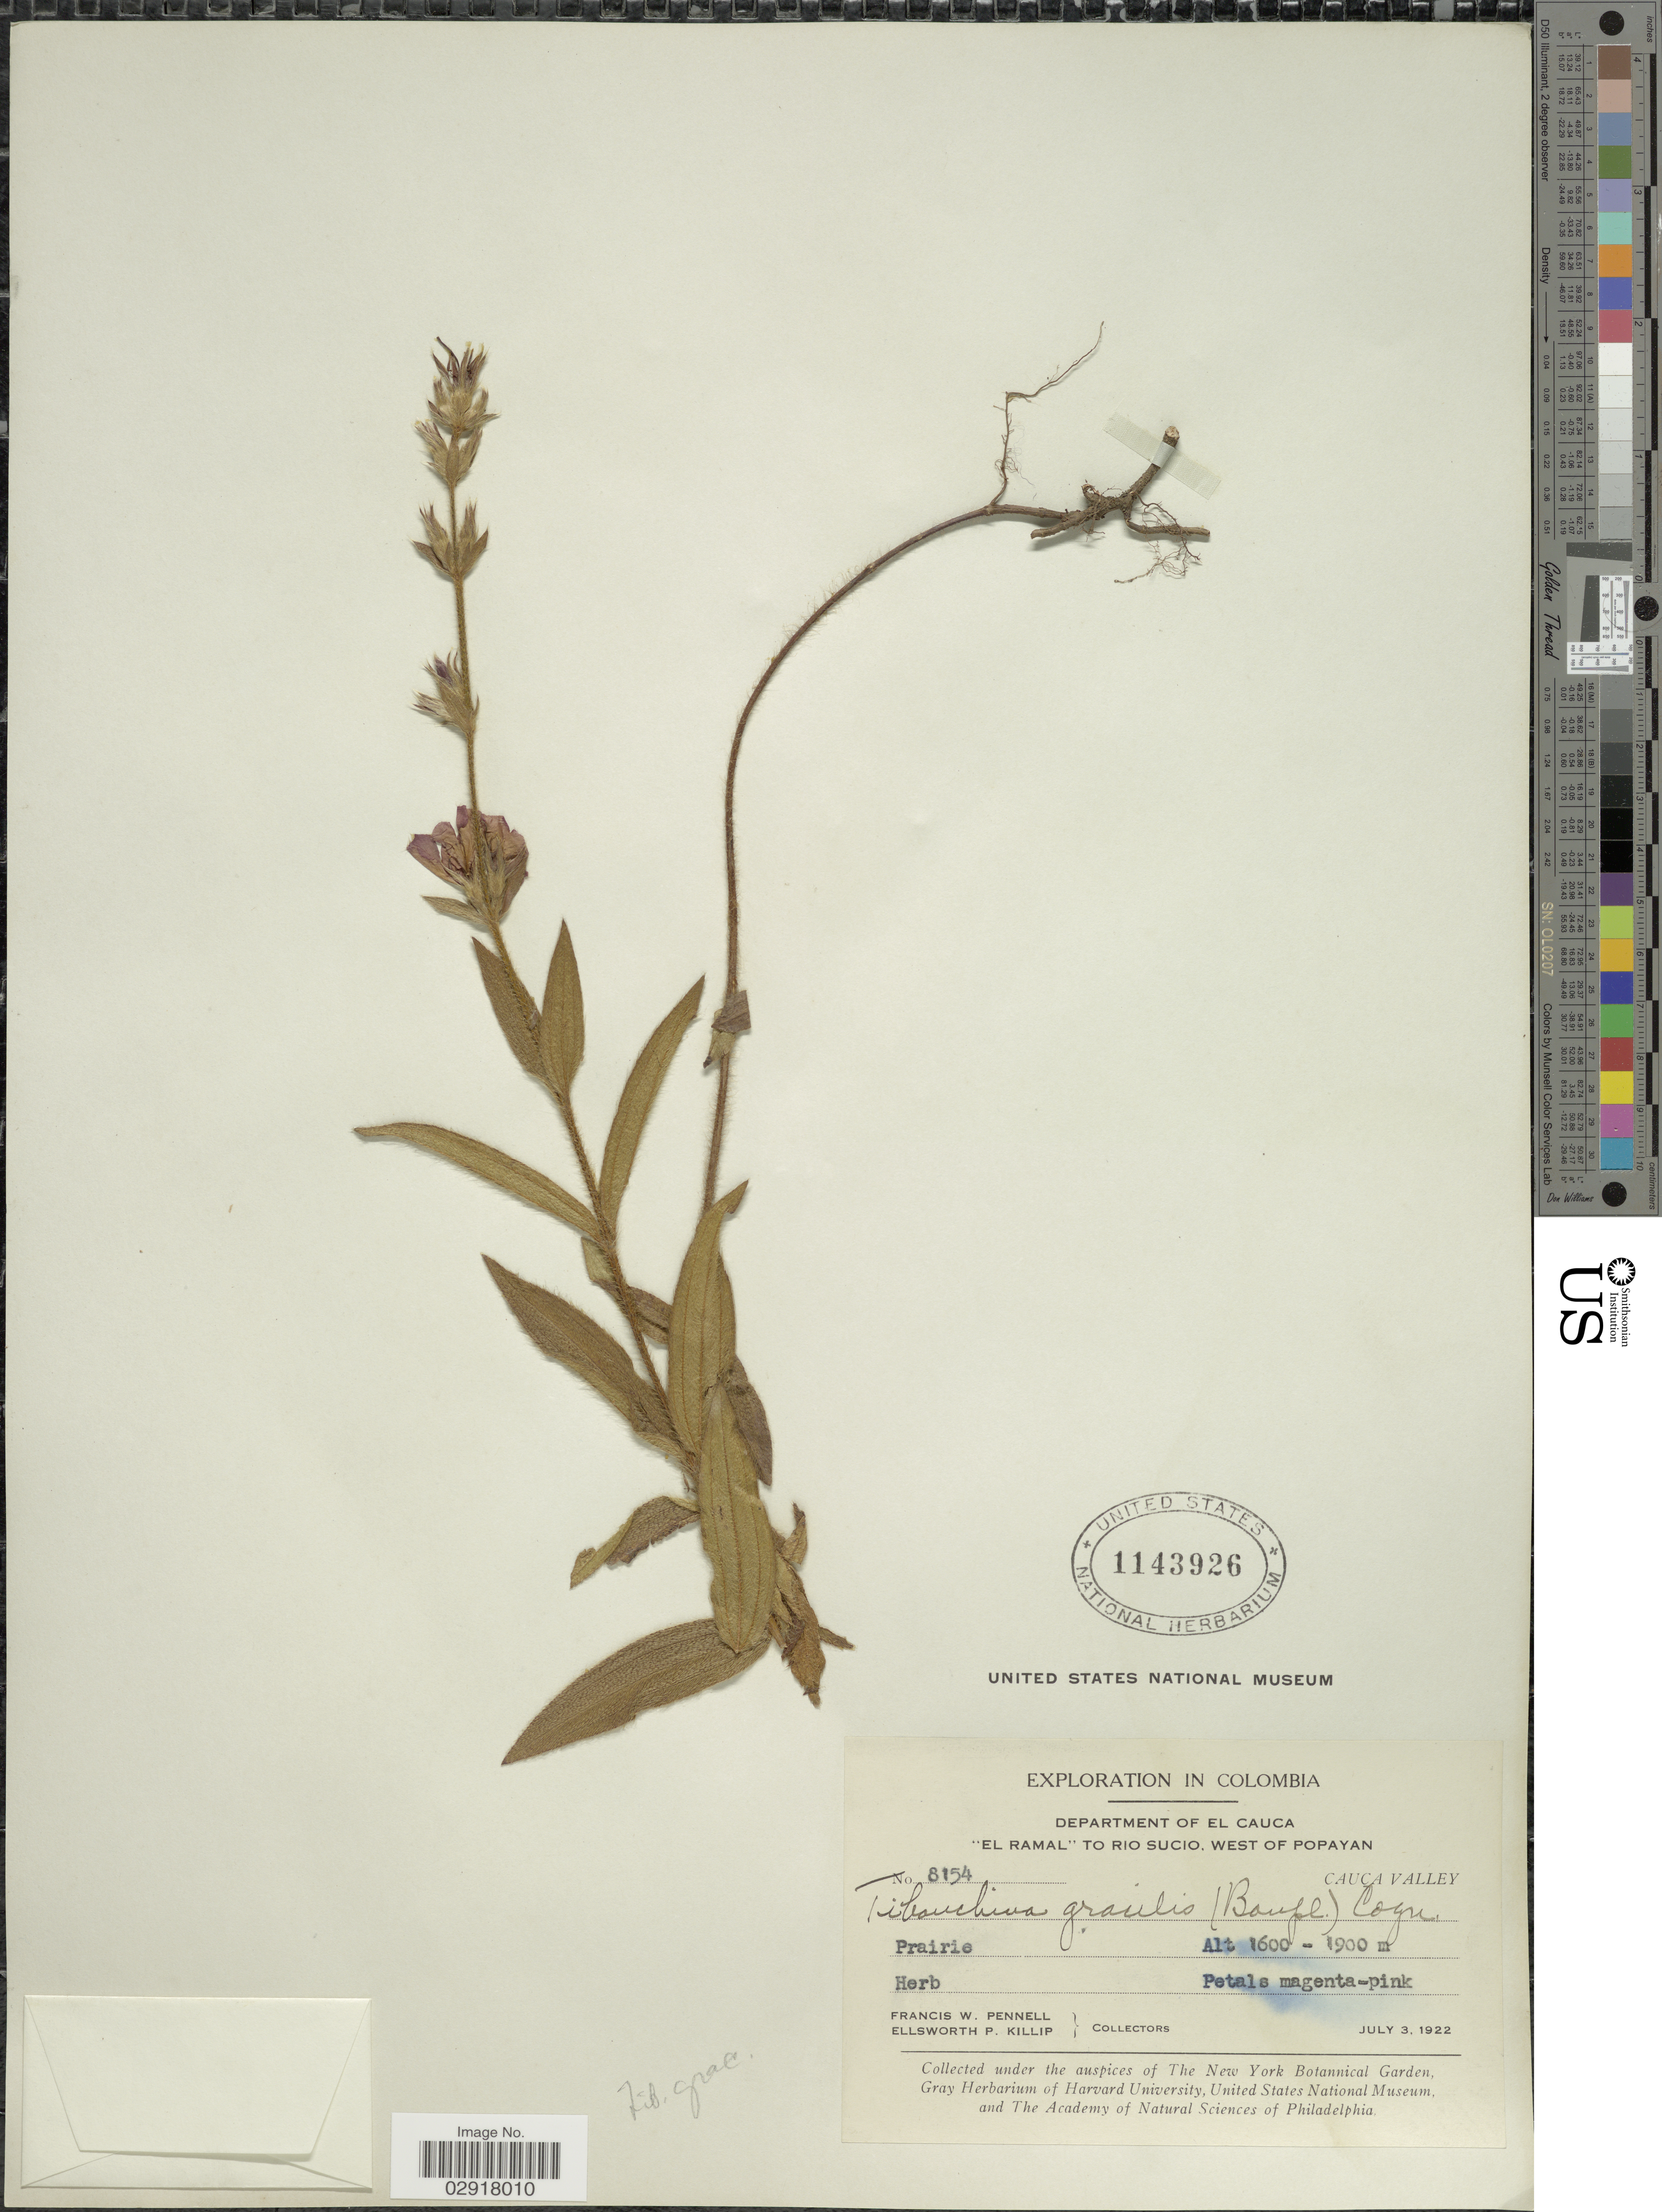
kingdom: Plantae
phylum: Tracheophyta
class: Magnoliopsida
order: Myrtales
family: Melastomataceae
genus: Chaetogastra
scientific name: Chaetogastra gracilis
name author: (Bonpl.) DC.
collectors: F. W. Pennell & E. P. Killip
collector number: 8154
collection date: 1922-07-03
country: Colombia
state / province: Valle del Cauca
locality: Department of El Cauca, "El Ramal", to Rio Sucio, West of Popayan. Cauca Valley.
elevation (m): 1600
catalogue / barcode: US 1143926